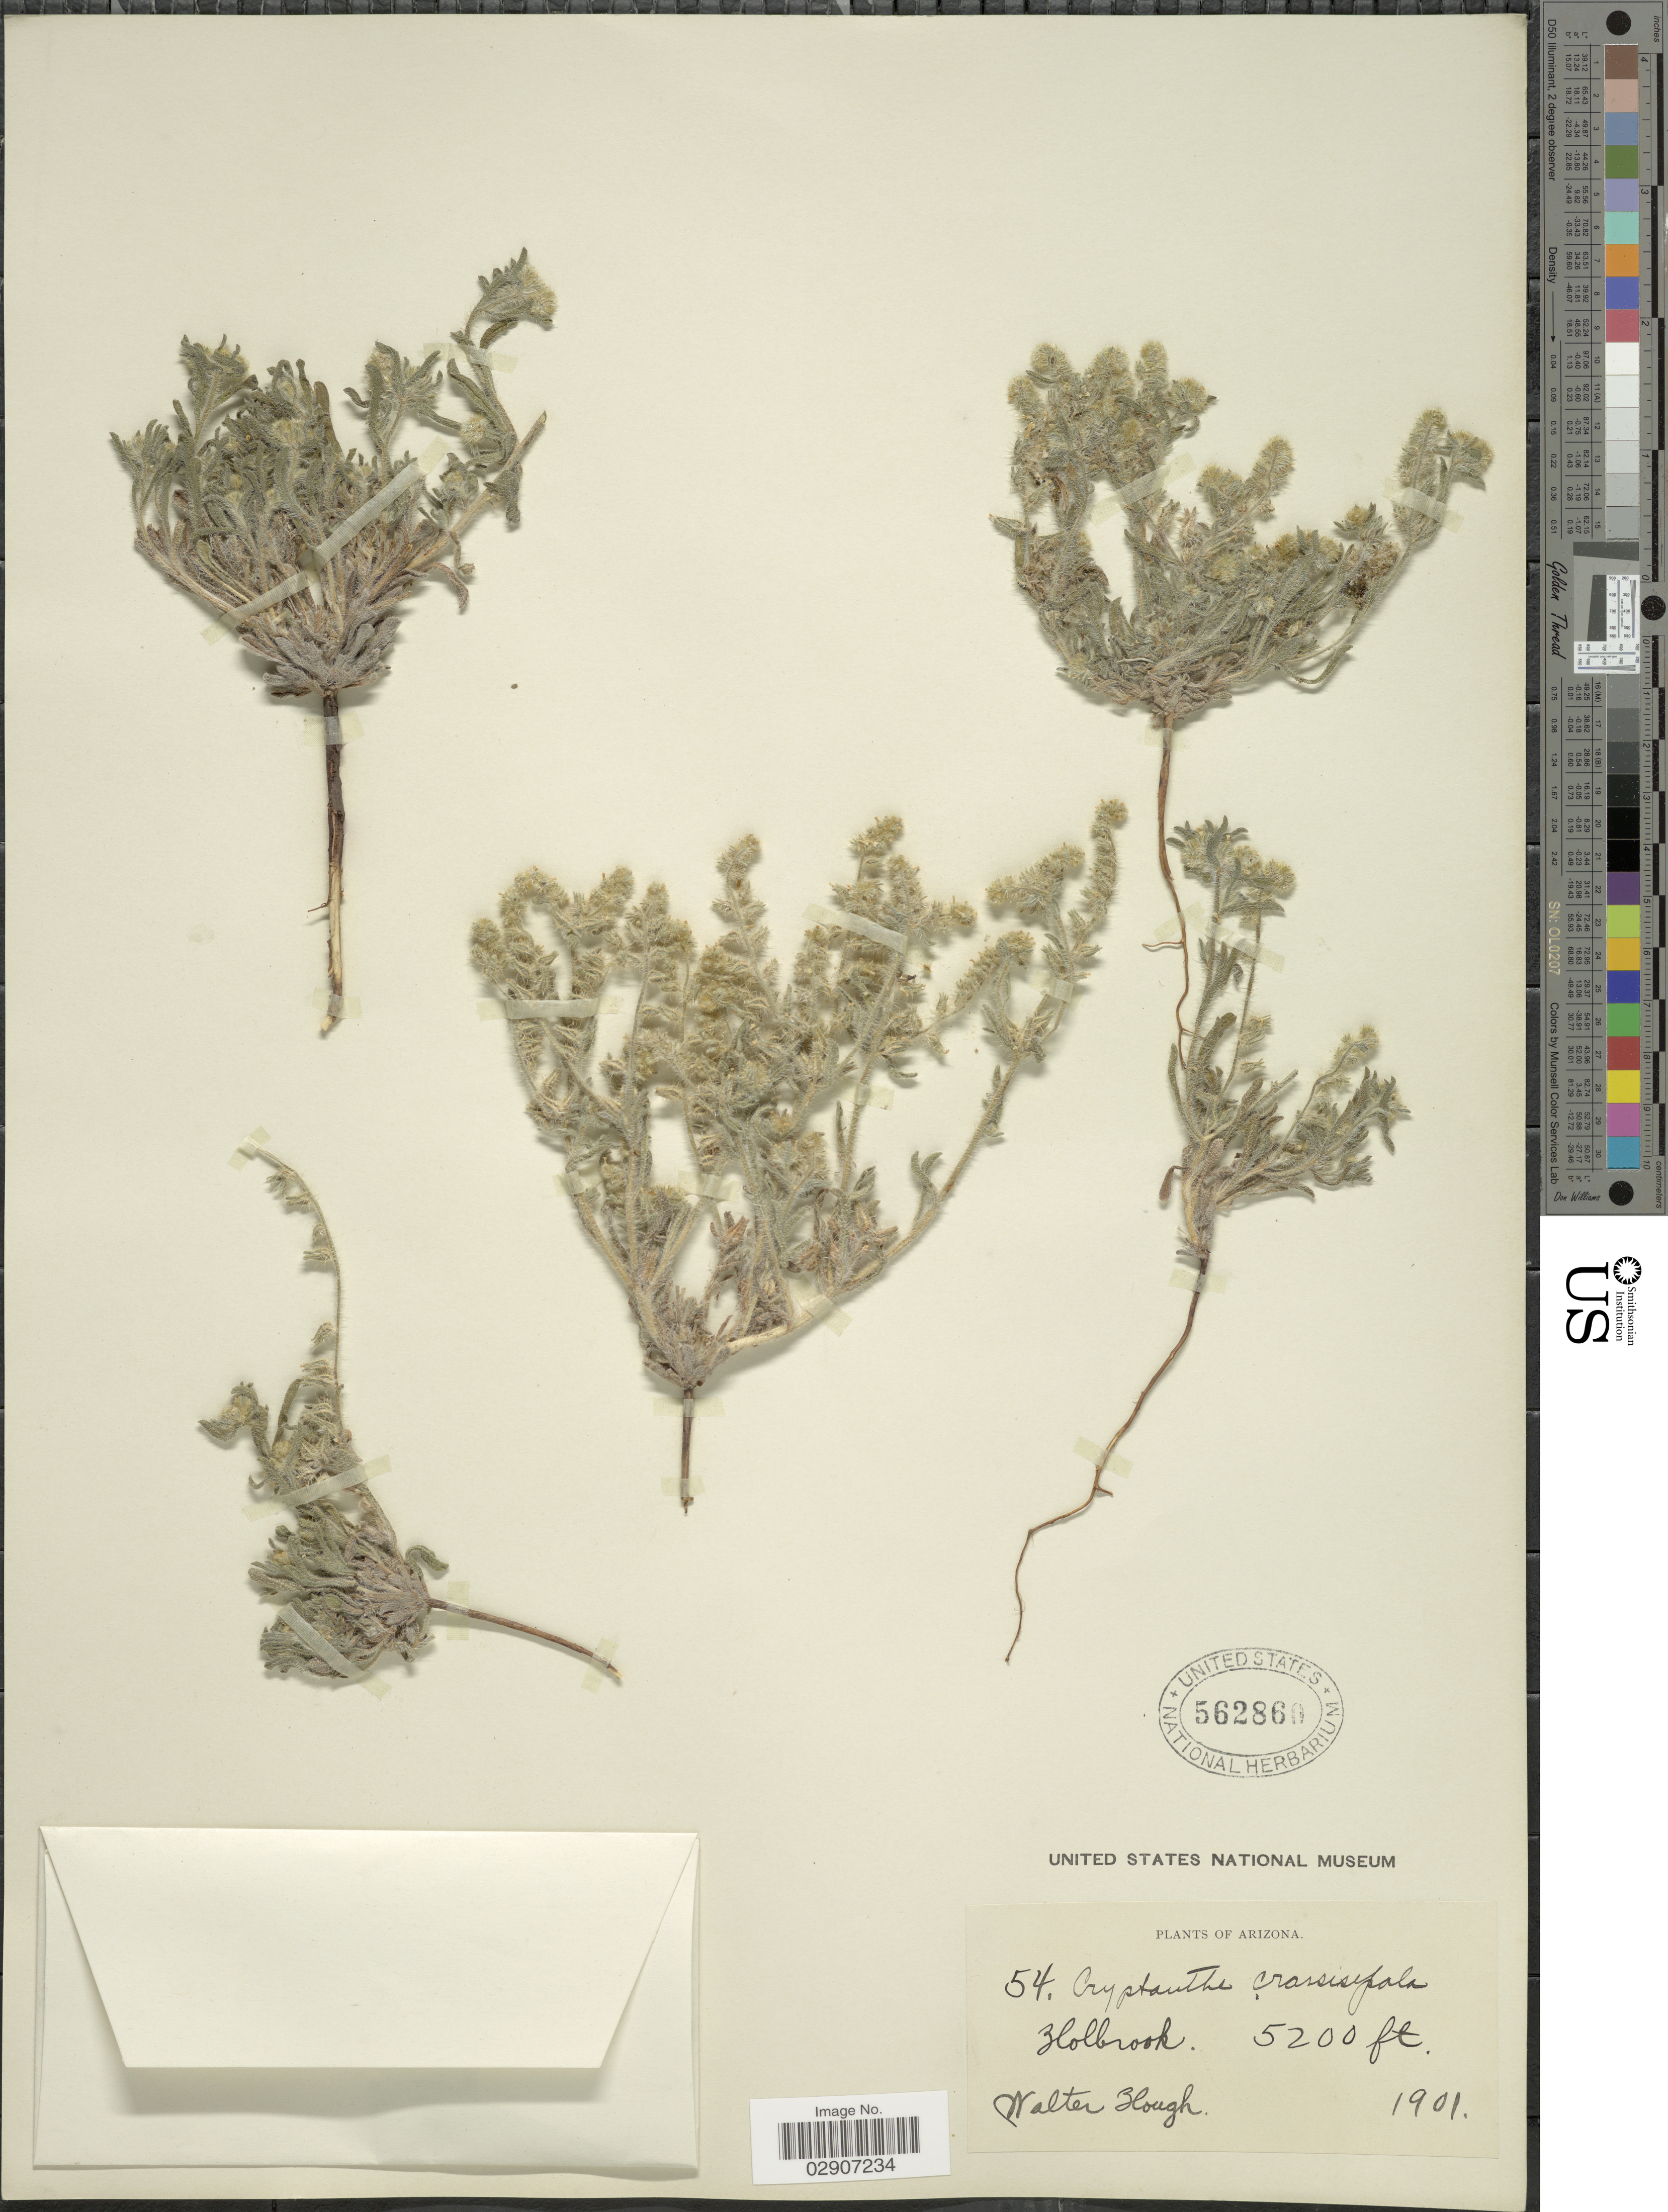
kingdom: Plantae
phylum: Tracheophyta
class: Magnoliopsida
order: Boraginales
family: Boraginaceae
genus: Cryptantha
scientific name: Cryptantha crassisepala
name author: (Torr. & A. Gray) Greene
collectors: W. Hough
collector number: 54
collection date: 1901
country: United States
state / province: Arizona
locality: Holbrook.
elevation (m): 1585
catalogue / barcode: US 562860